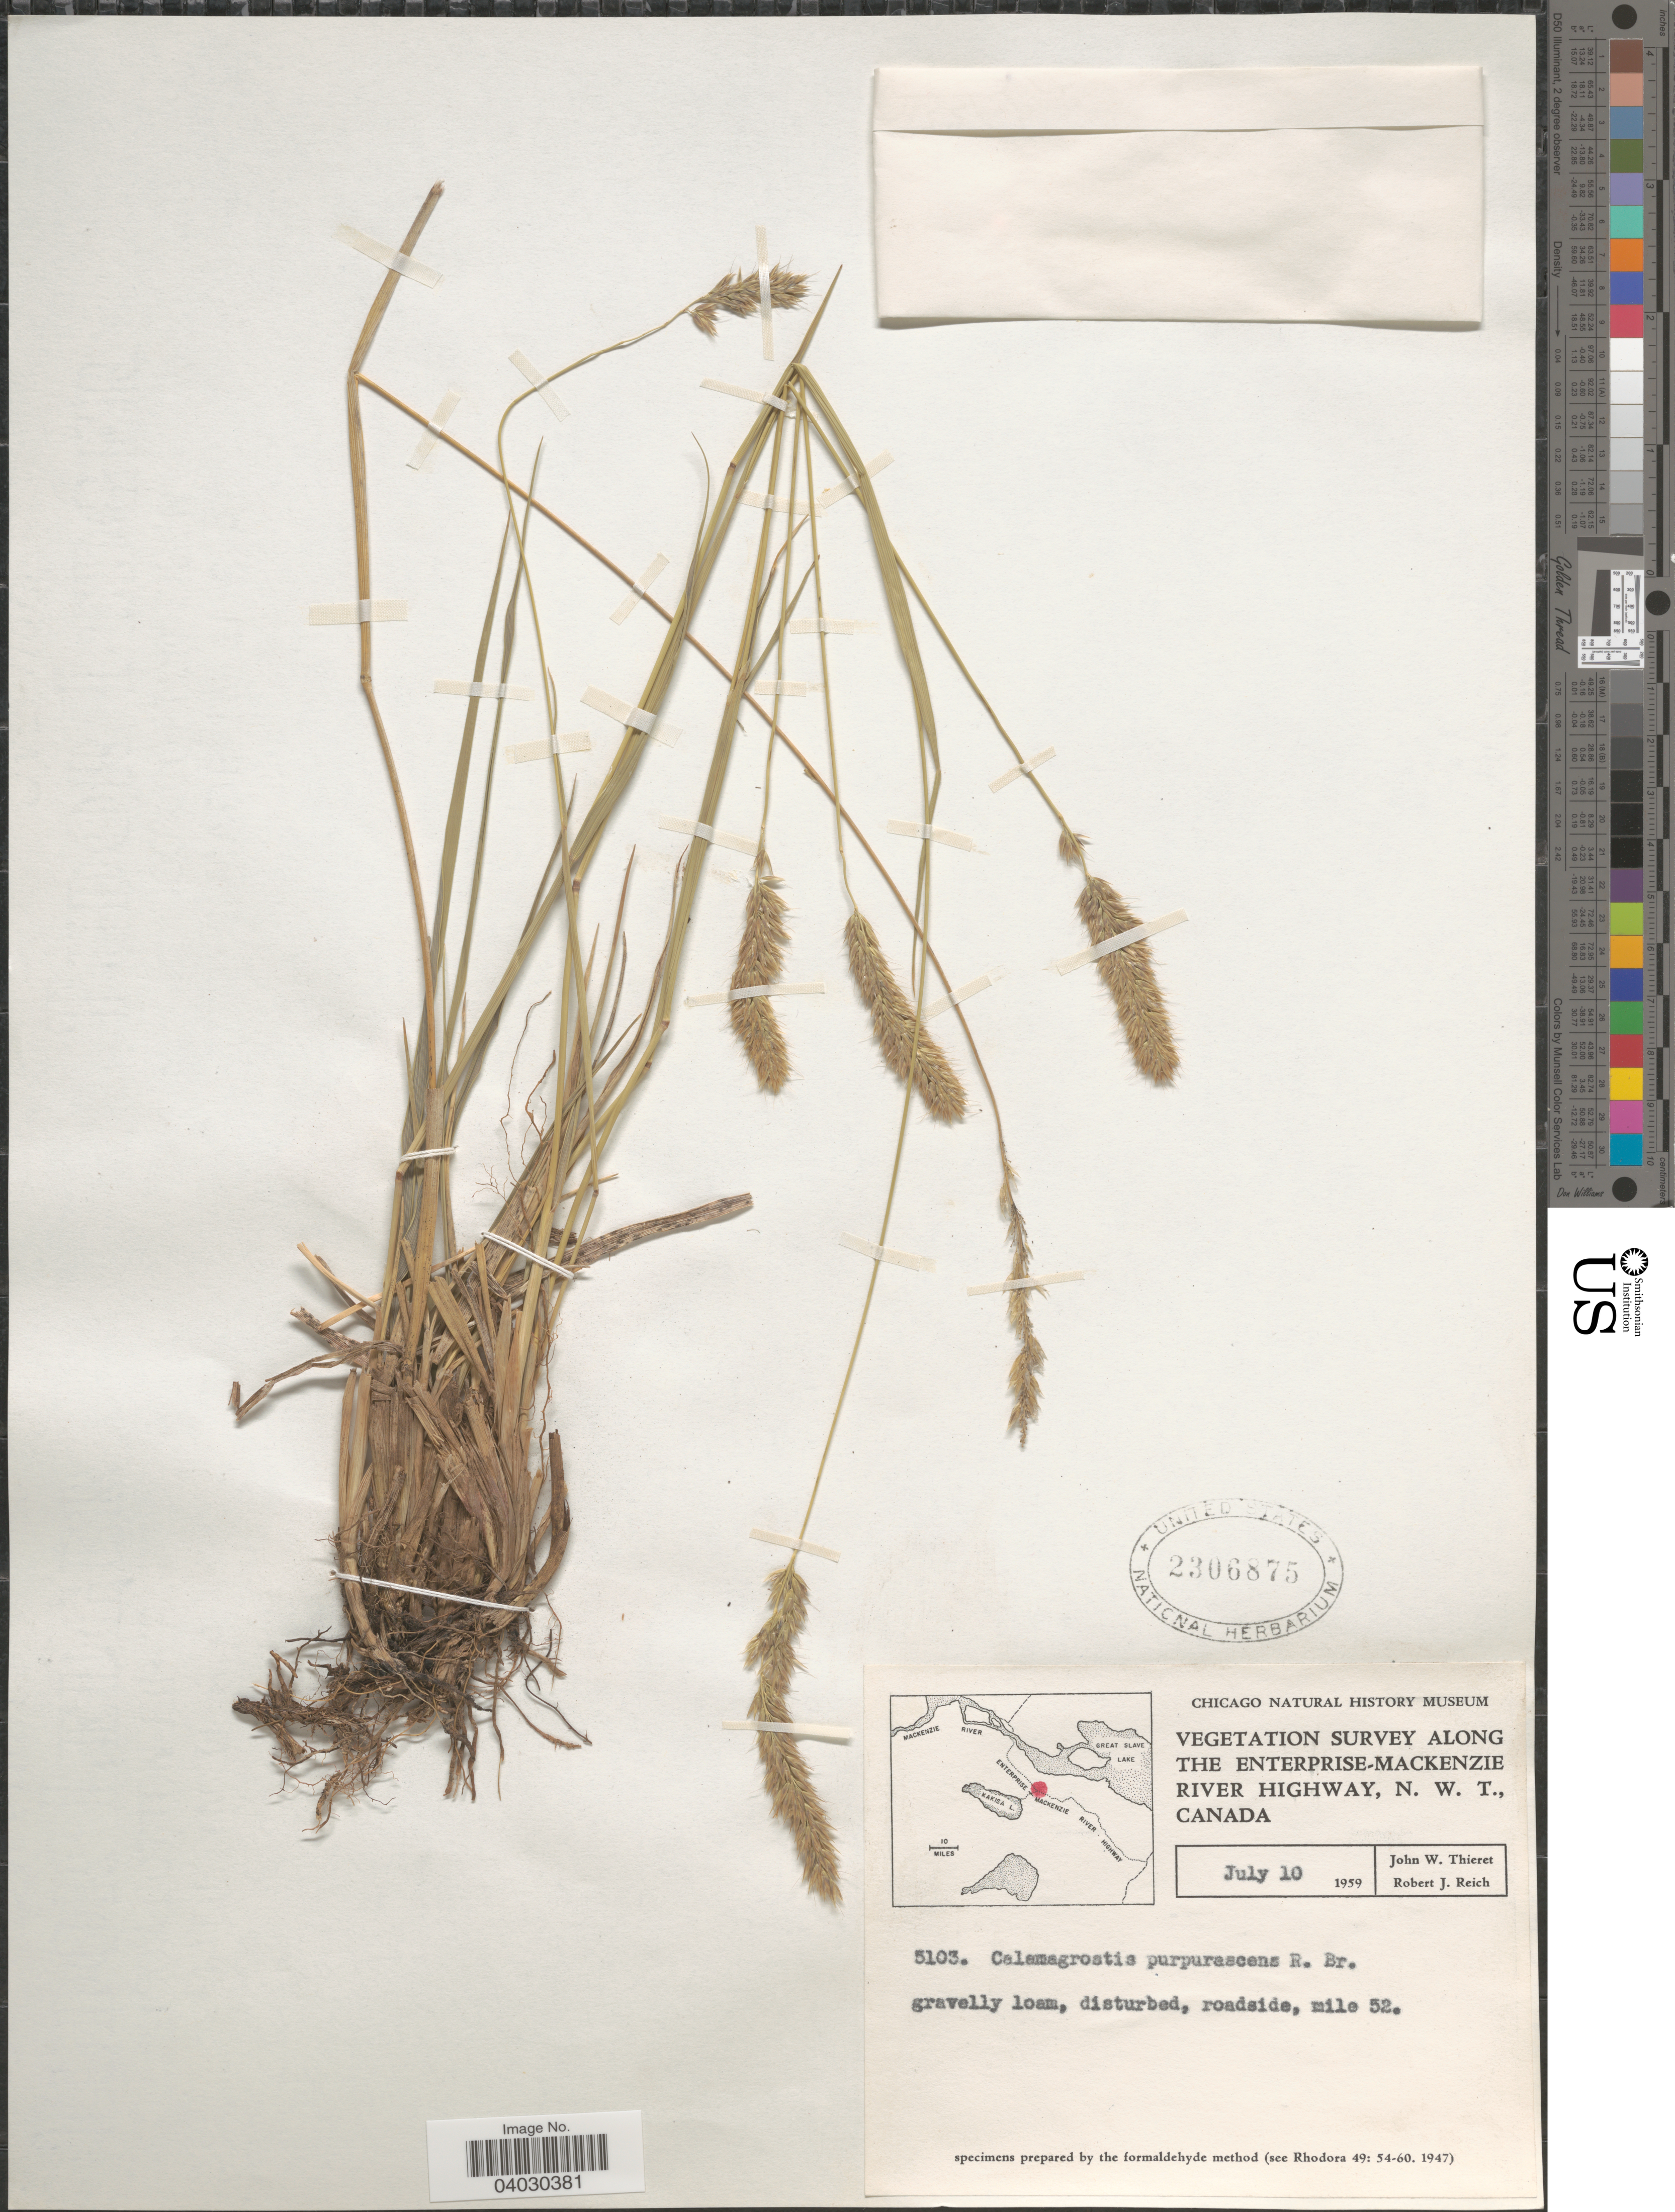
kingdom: Plantae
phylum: Tracheophyta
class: Liliopsida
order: Poales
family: Poaceae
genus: Calamagrostis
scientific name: Calamagrostis purpurascens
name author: R. Br.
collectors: J. W. Thieret & R. Reich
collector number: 5103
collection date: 1959-07-10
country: Canada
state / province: Northwest Territories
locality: Along the Enterprise-Mackenzie River Highway. Mile 52.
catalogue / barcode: US 2306875